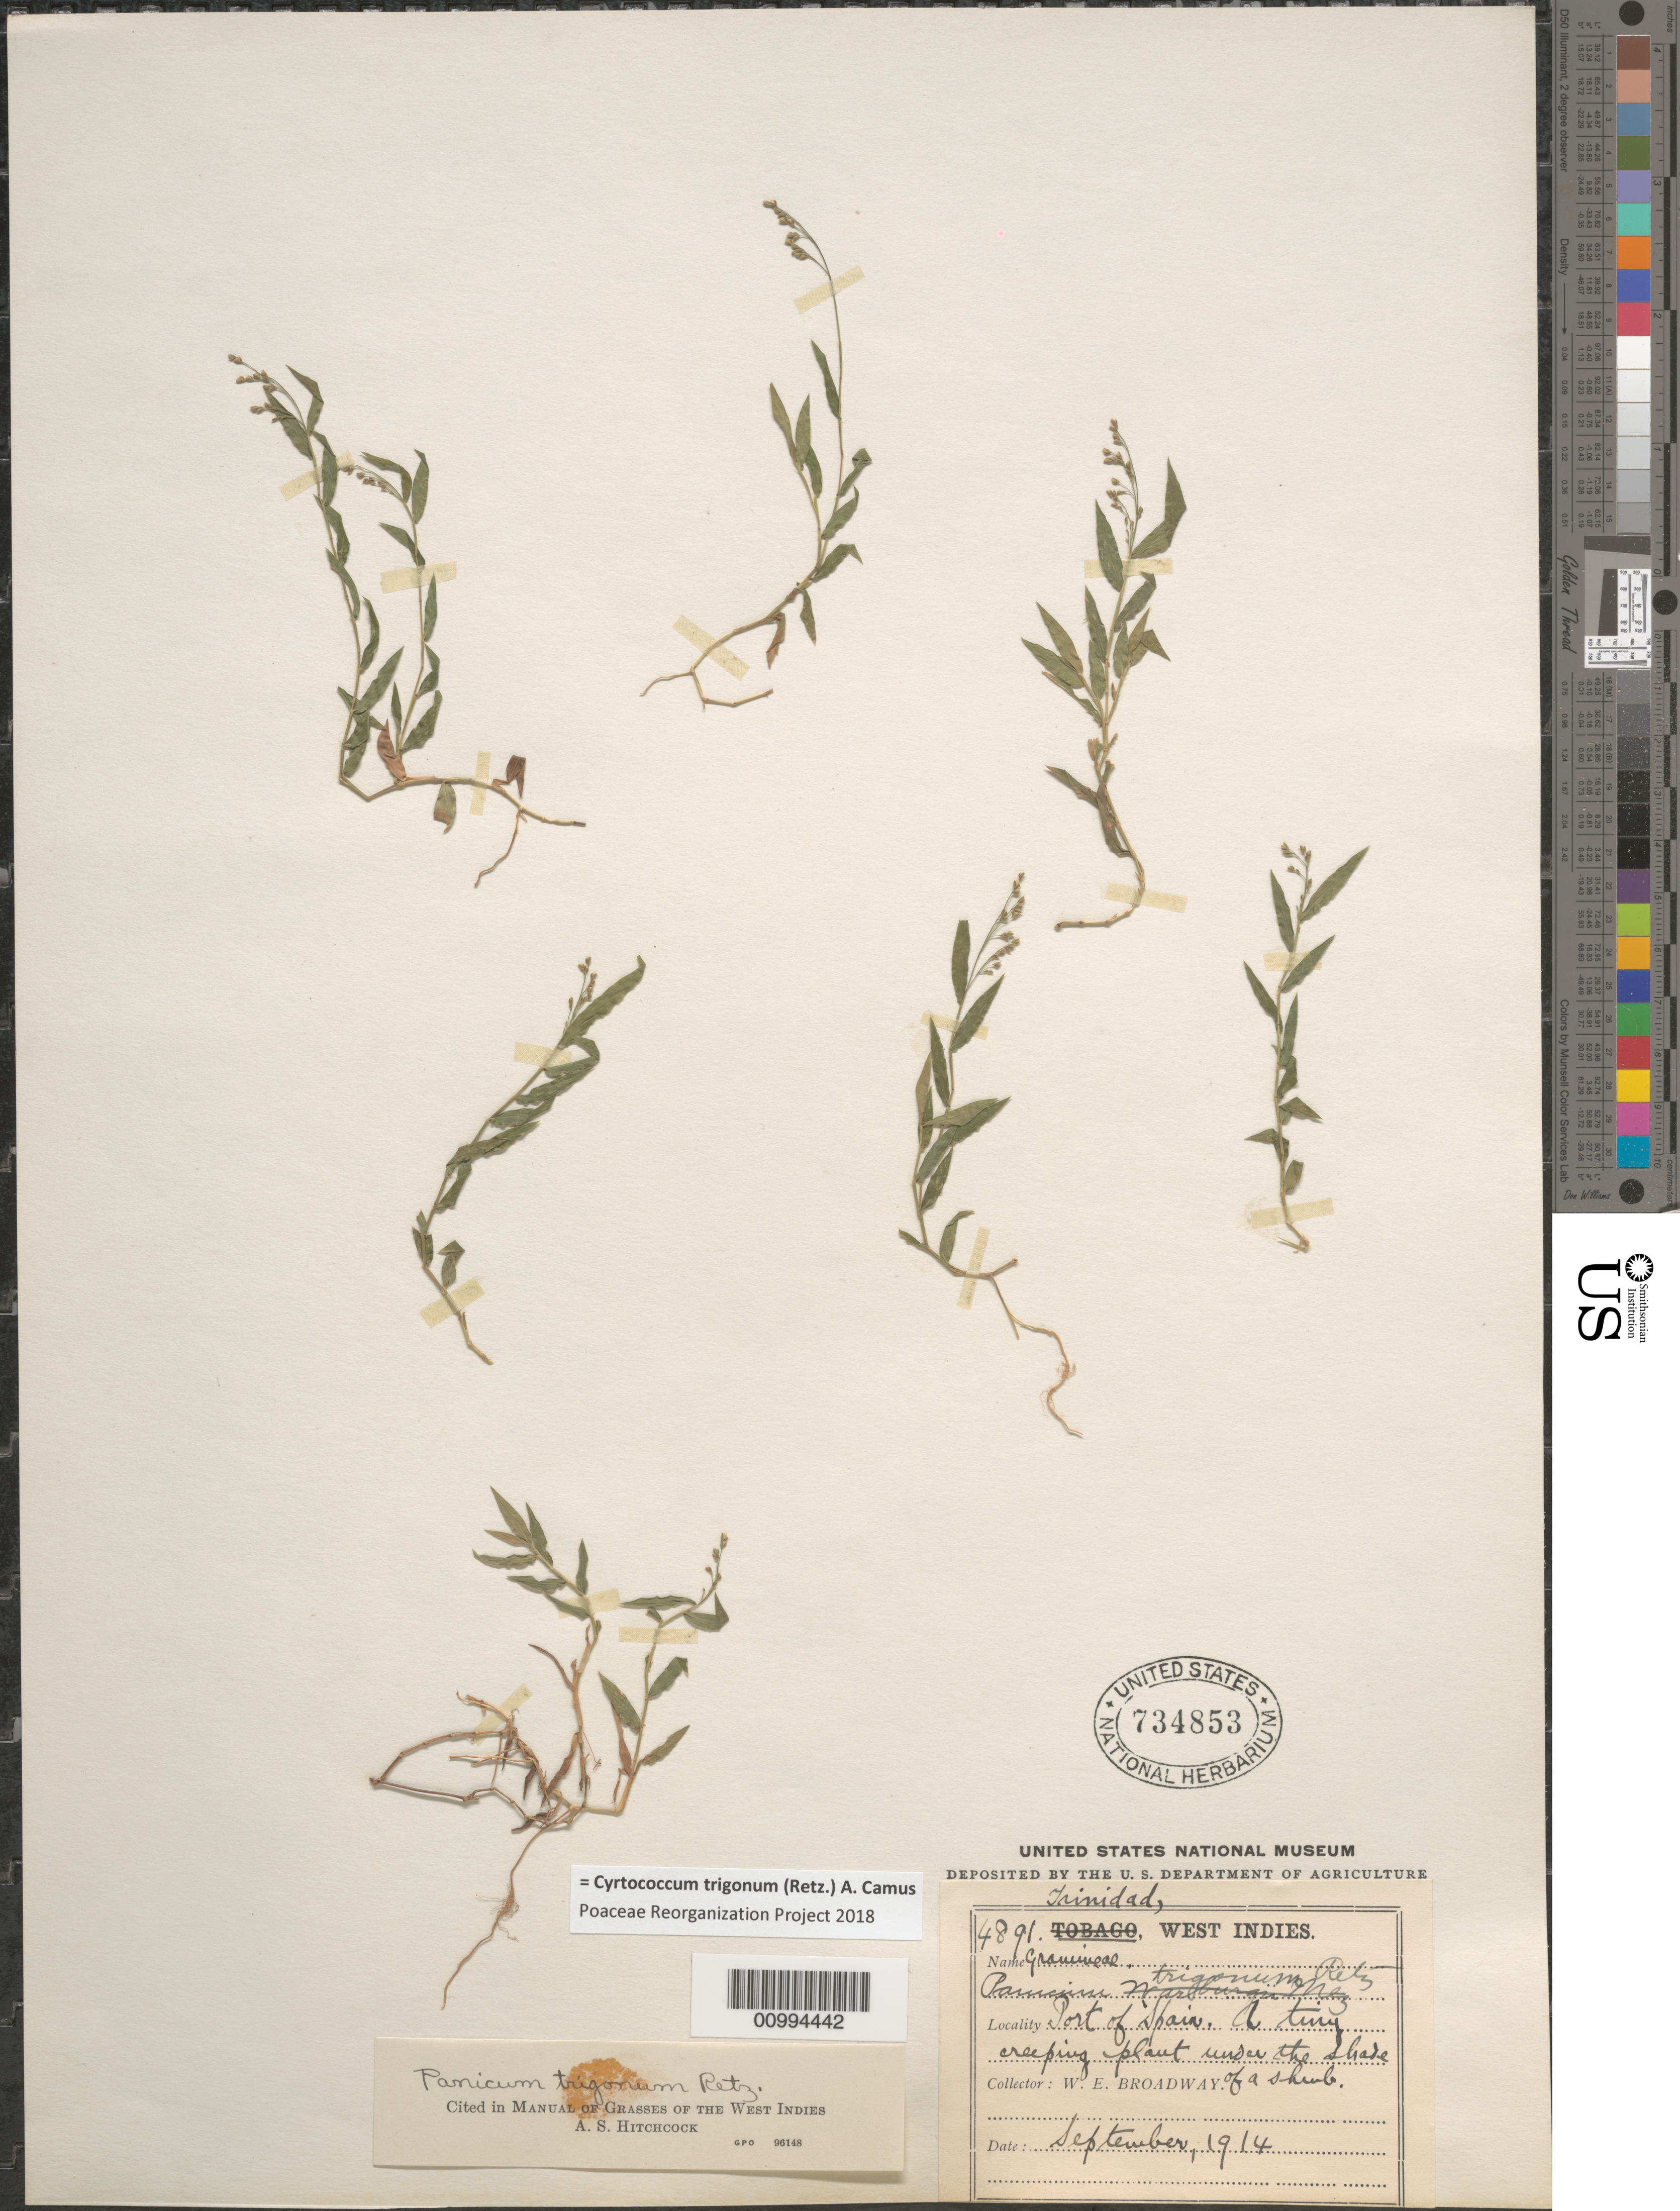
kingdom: Plantae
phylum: Tracheophyta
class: Liliopsida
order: Poales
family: Poaceae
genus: Cyrtococcum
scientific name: Cyrtococcum trigonum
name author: (Retz.) A. Camus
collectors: W. E. Broadway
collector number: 4891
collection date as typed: Sep 1914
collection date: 1914-09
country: Trinidad and Tobago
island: Trinidad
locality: Port of Spain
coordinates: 0 N, 0 E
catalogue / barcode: US 734853